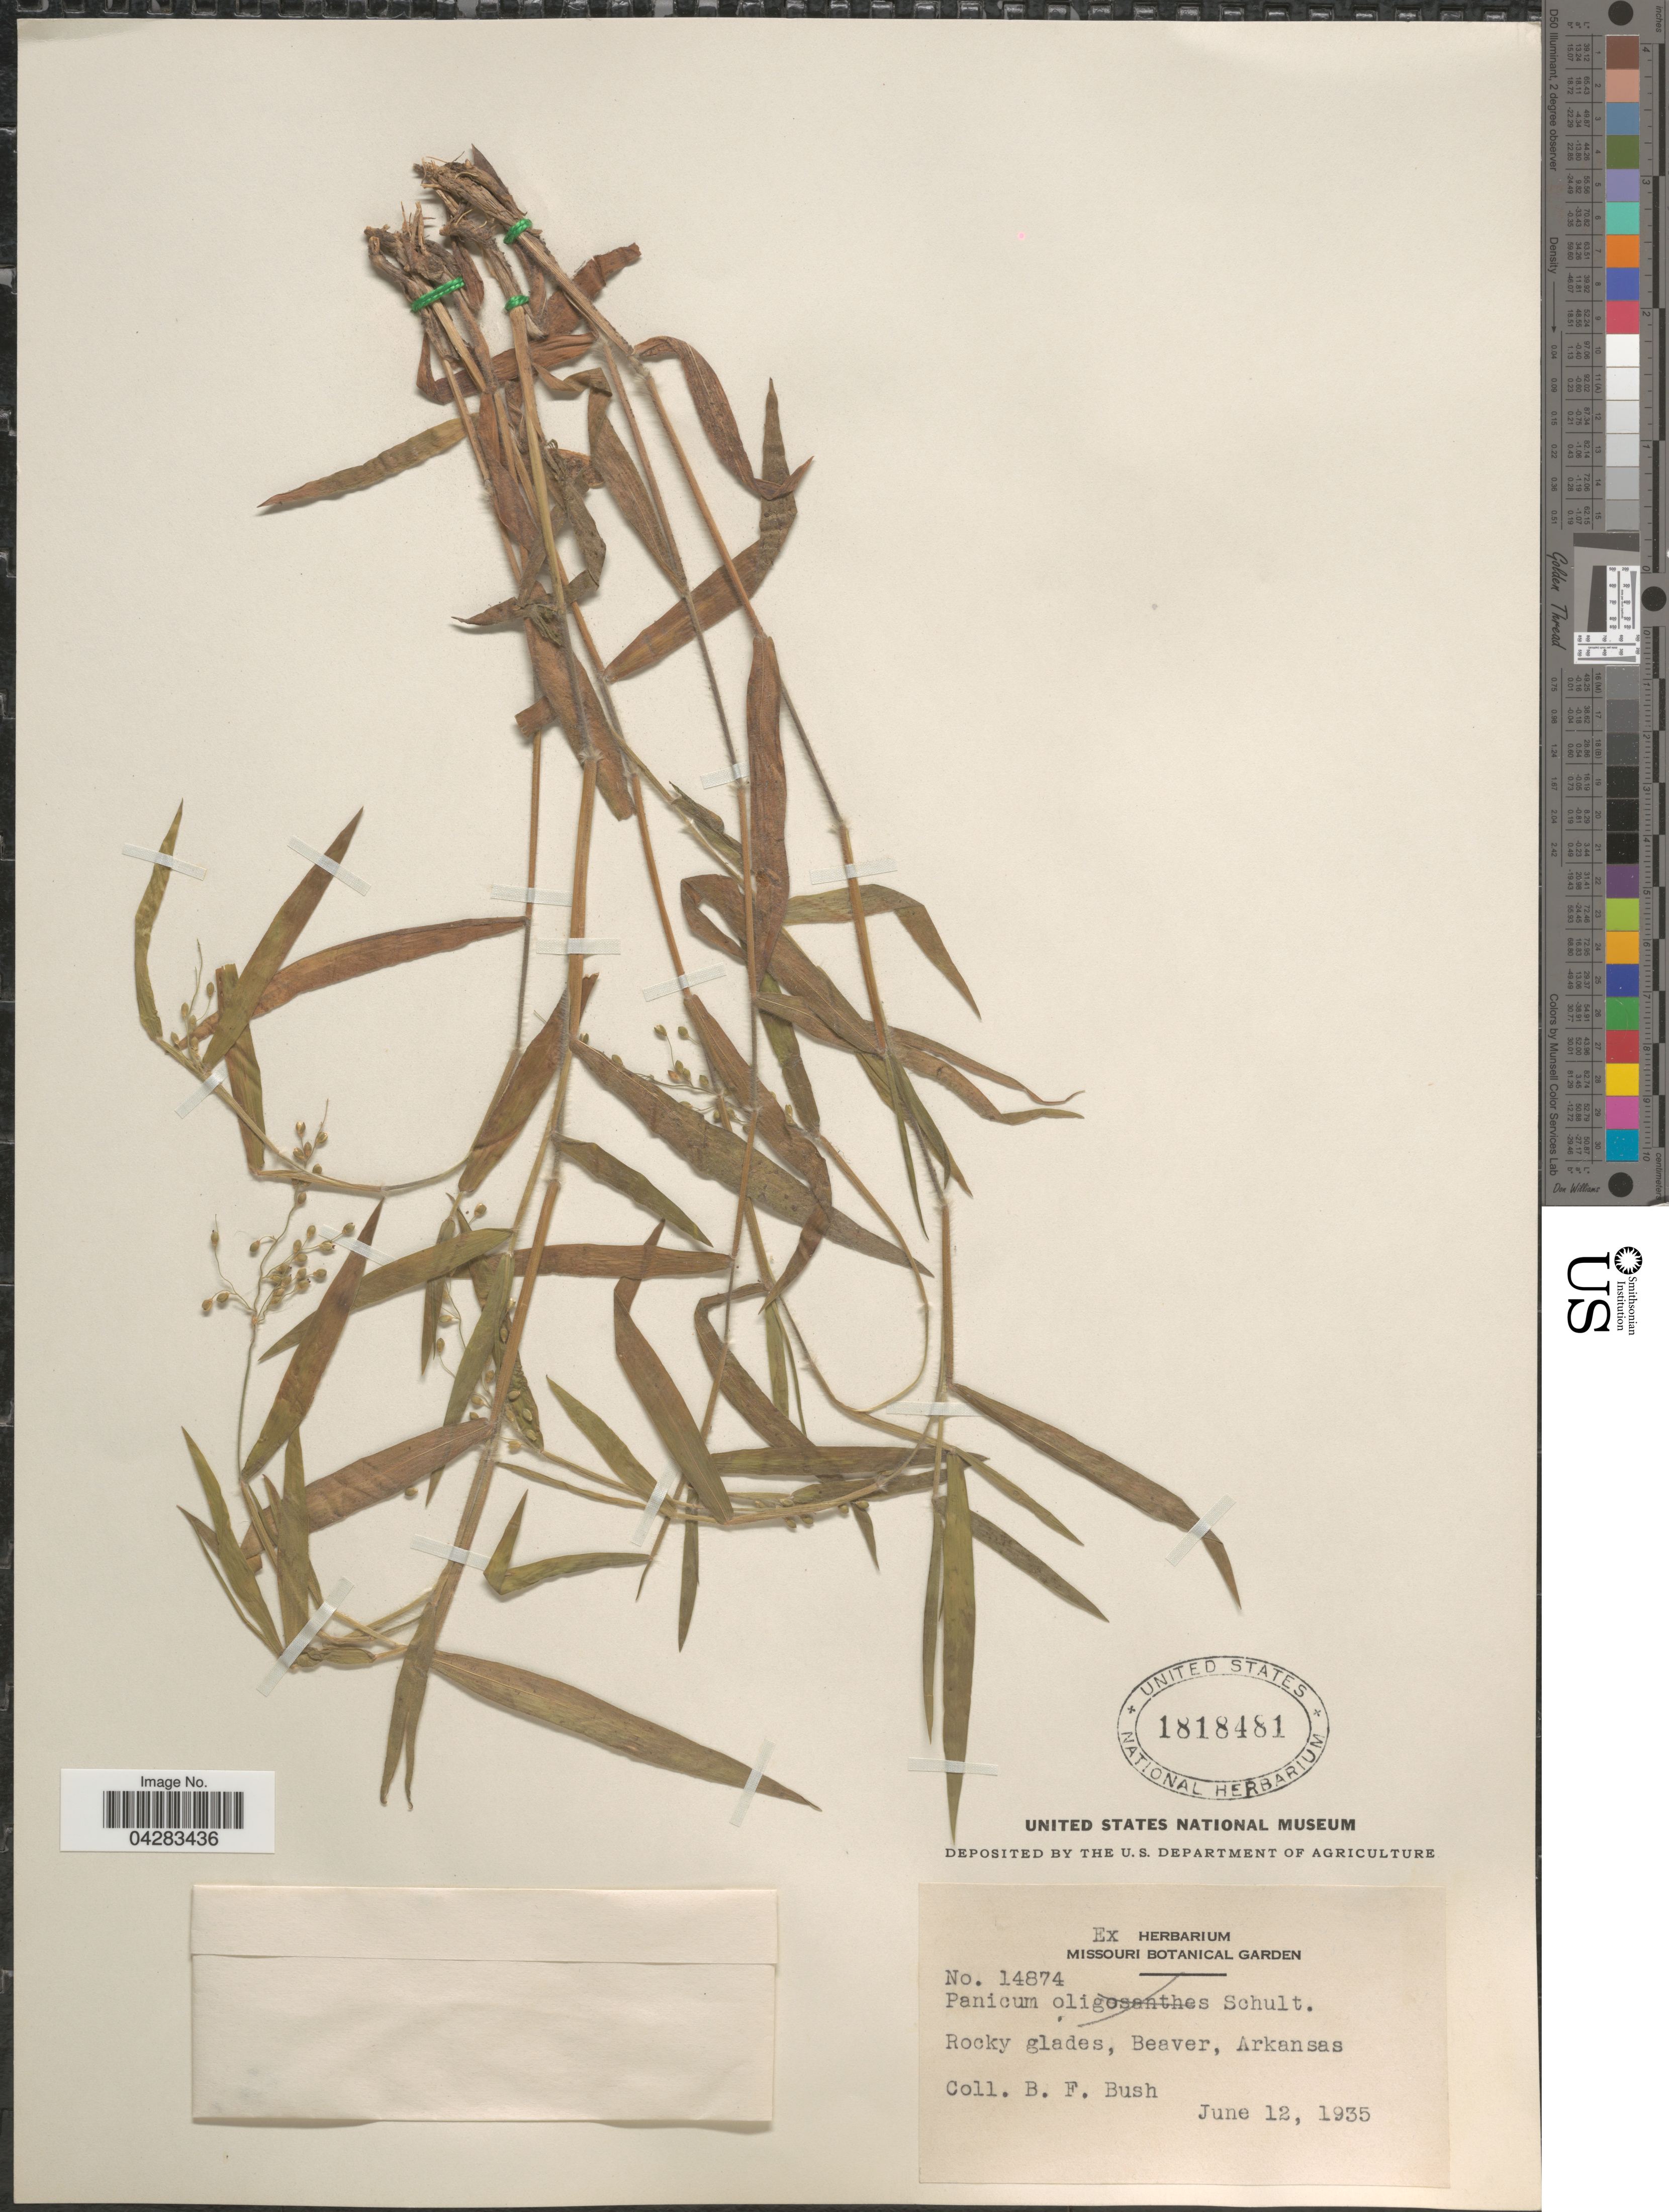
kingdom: Plantae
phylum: Tracheophyta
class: Liliopsida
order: Poales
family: Poaceae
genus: Dichanthelium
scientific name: Dichanthelium malacophyllum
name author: (Nash) Gould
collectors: B. F. Bush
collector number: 14874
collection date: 1935-06-12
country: United States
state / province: Arkansas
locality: Beaver.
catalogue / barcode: US 1818481